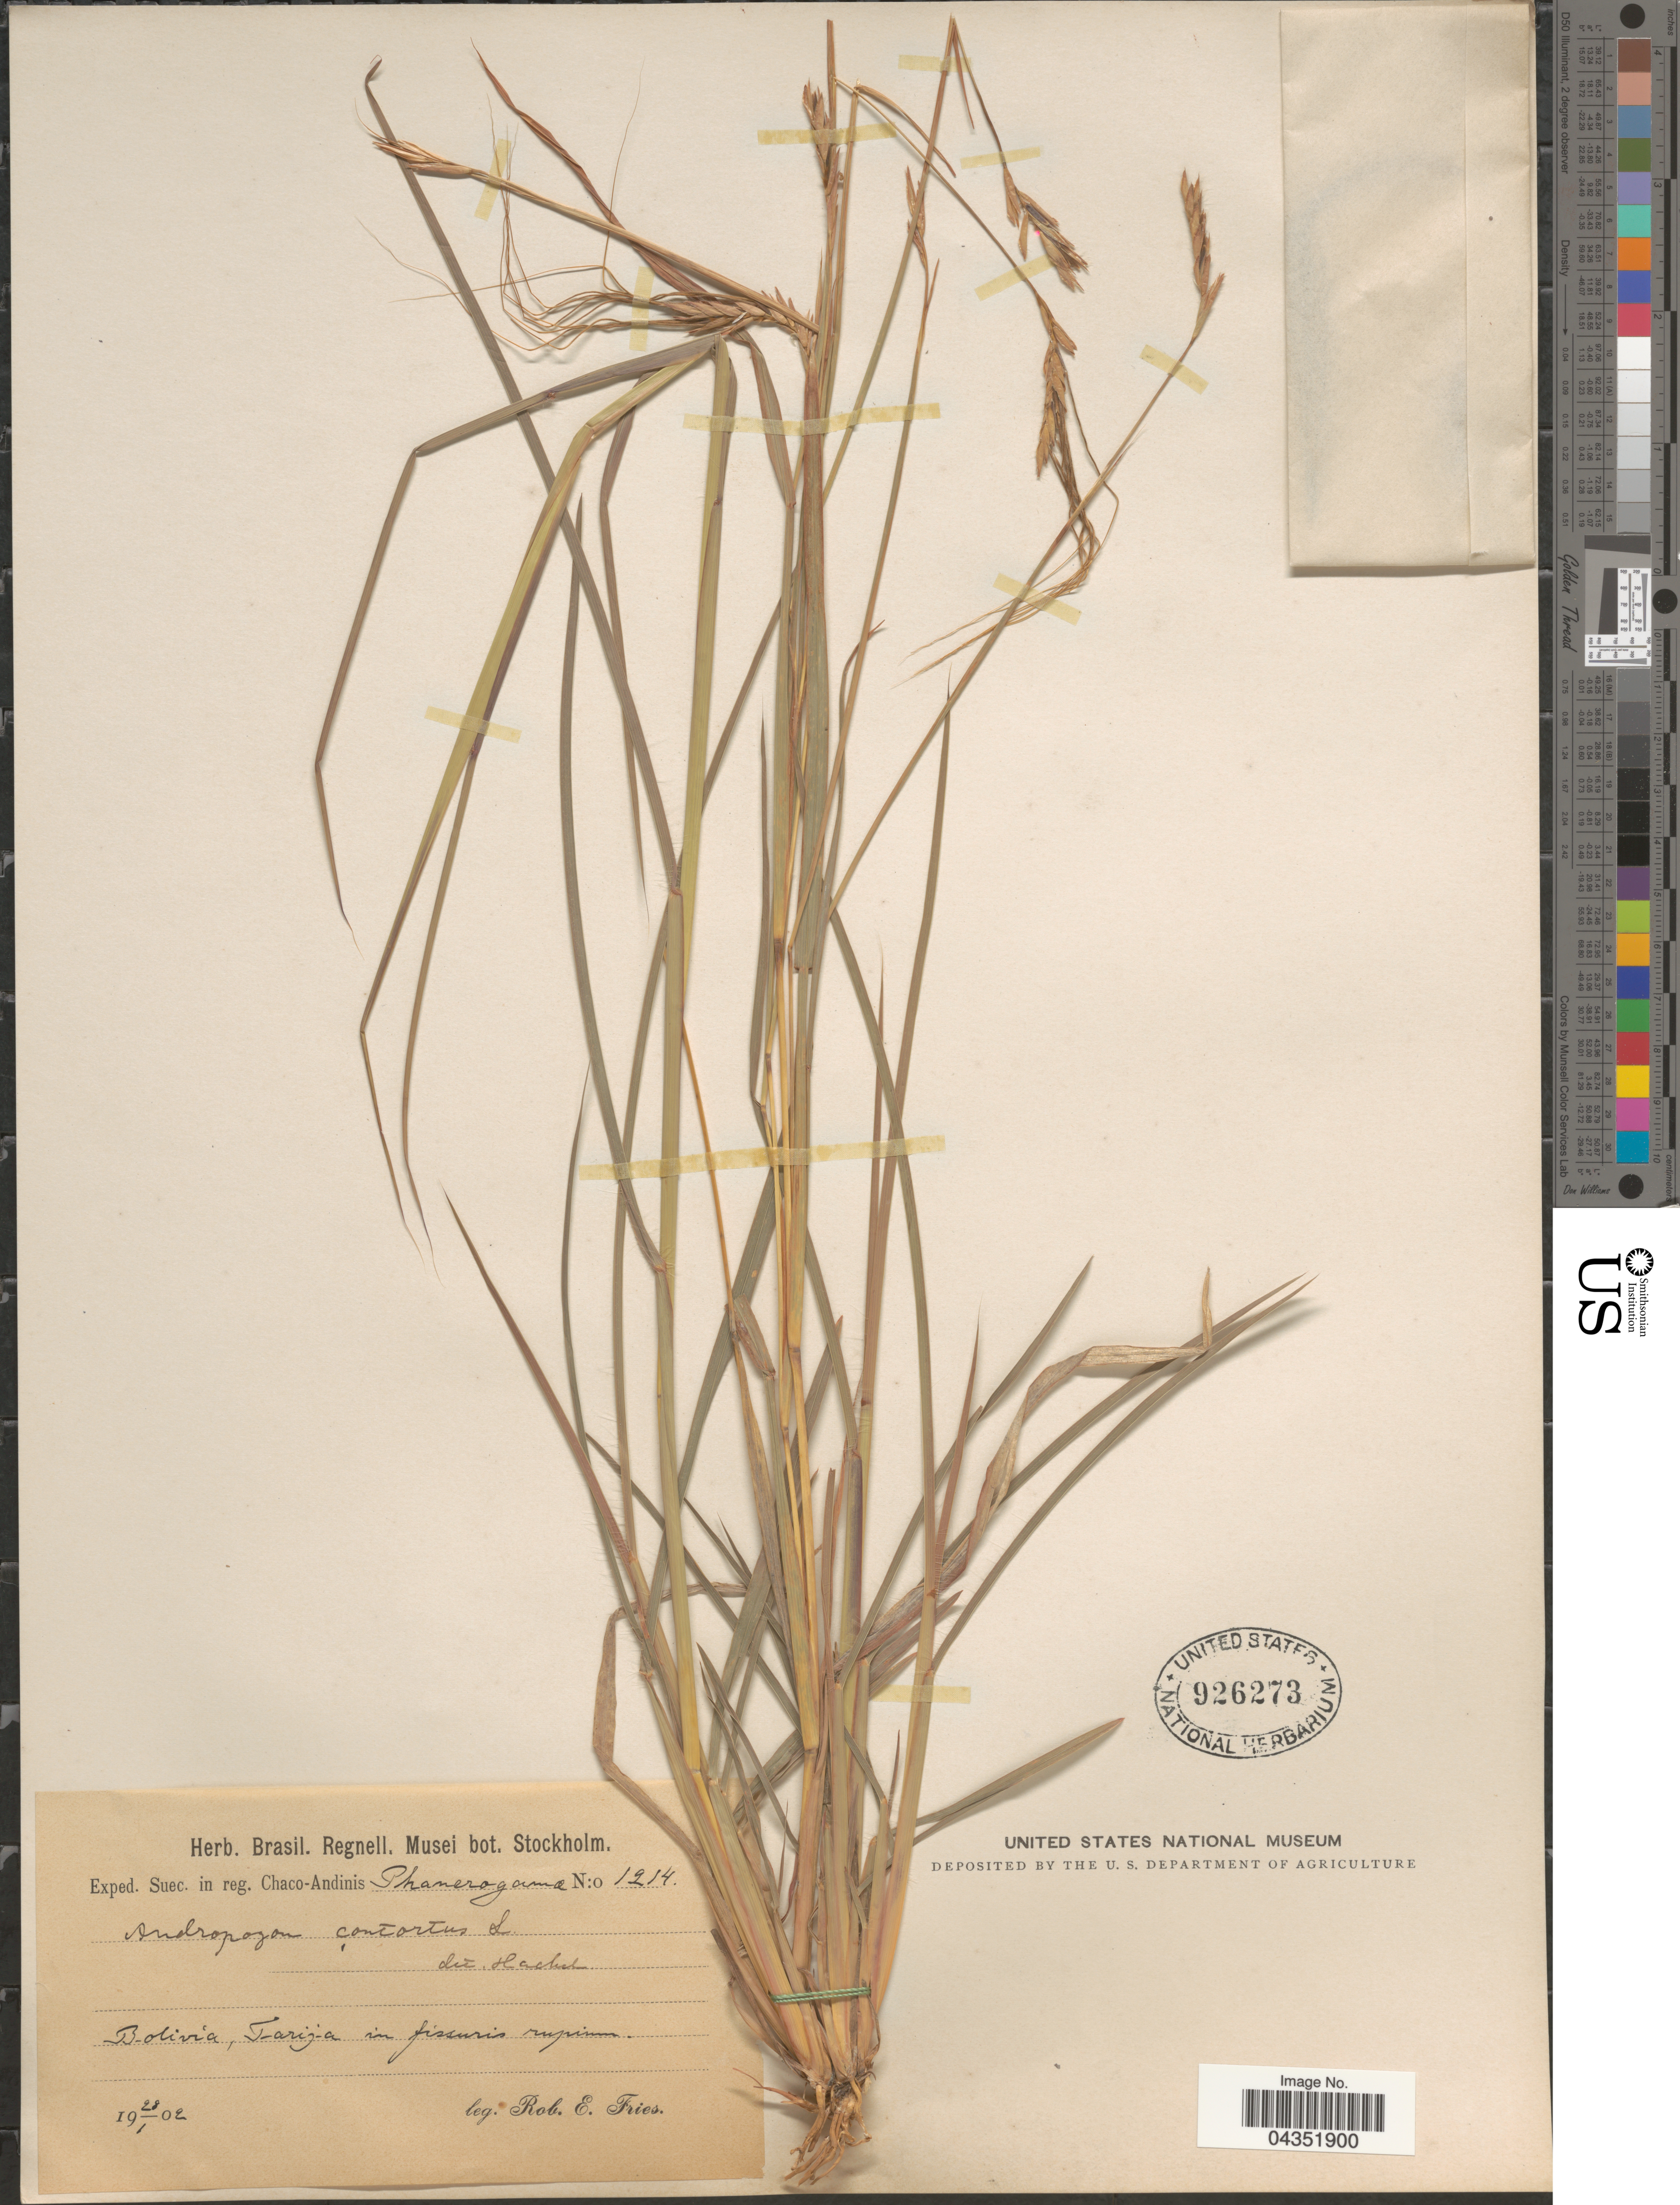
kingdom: Plantae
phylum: Tracheophyta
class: Liliopsida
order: Poales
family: Poaceae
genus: Heteropogon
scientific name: Heteropogon contortus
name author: (L.) P. Beauv. ex Roem. & Schult.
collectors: R. E. Fries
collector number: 1214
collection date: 1902-01-28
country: Bolivia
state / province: Tarija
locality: Exped. Suec. in reg. Chaco-Andinis. Tarija in fissuris rupium.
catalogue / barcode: US 926273